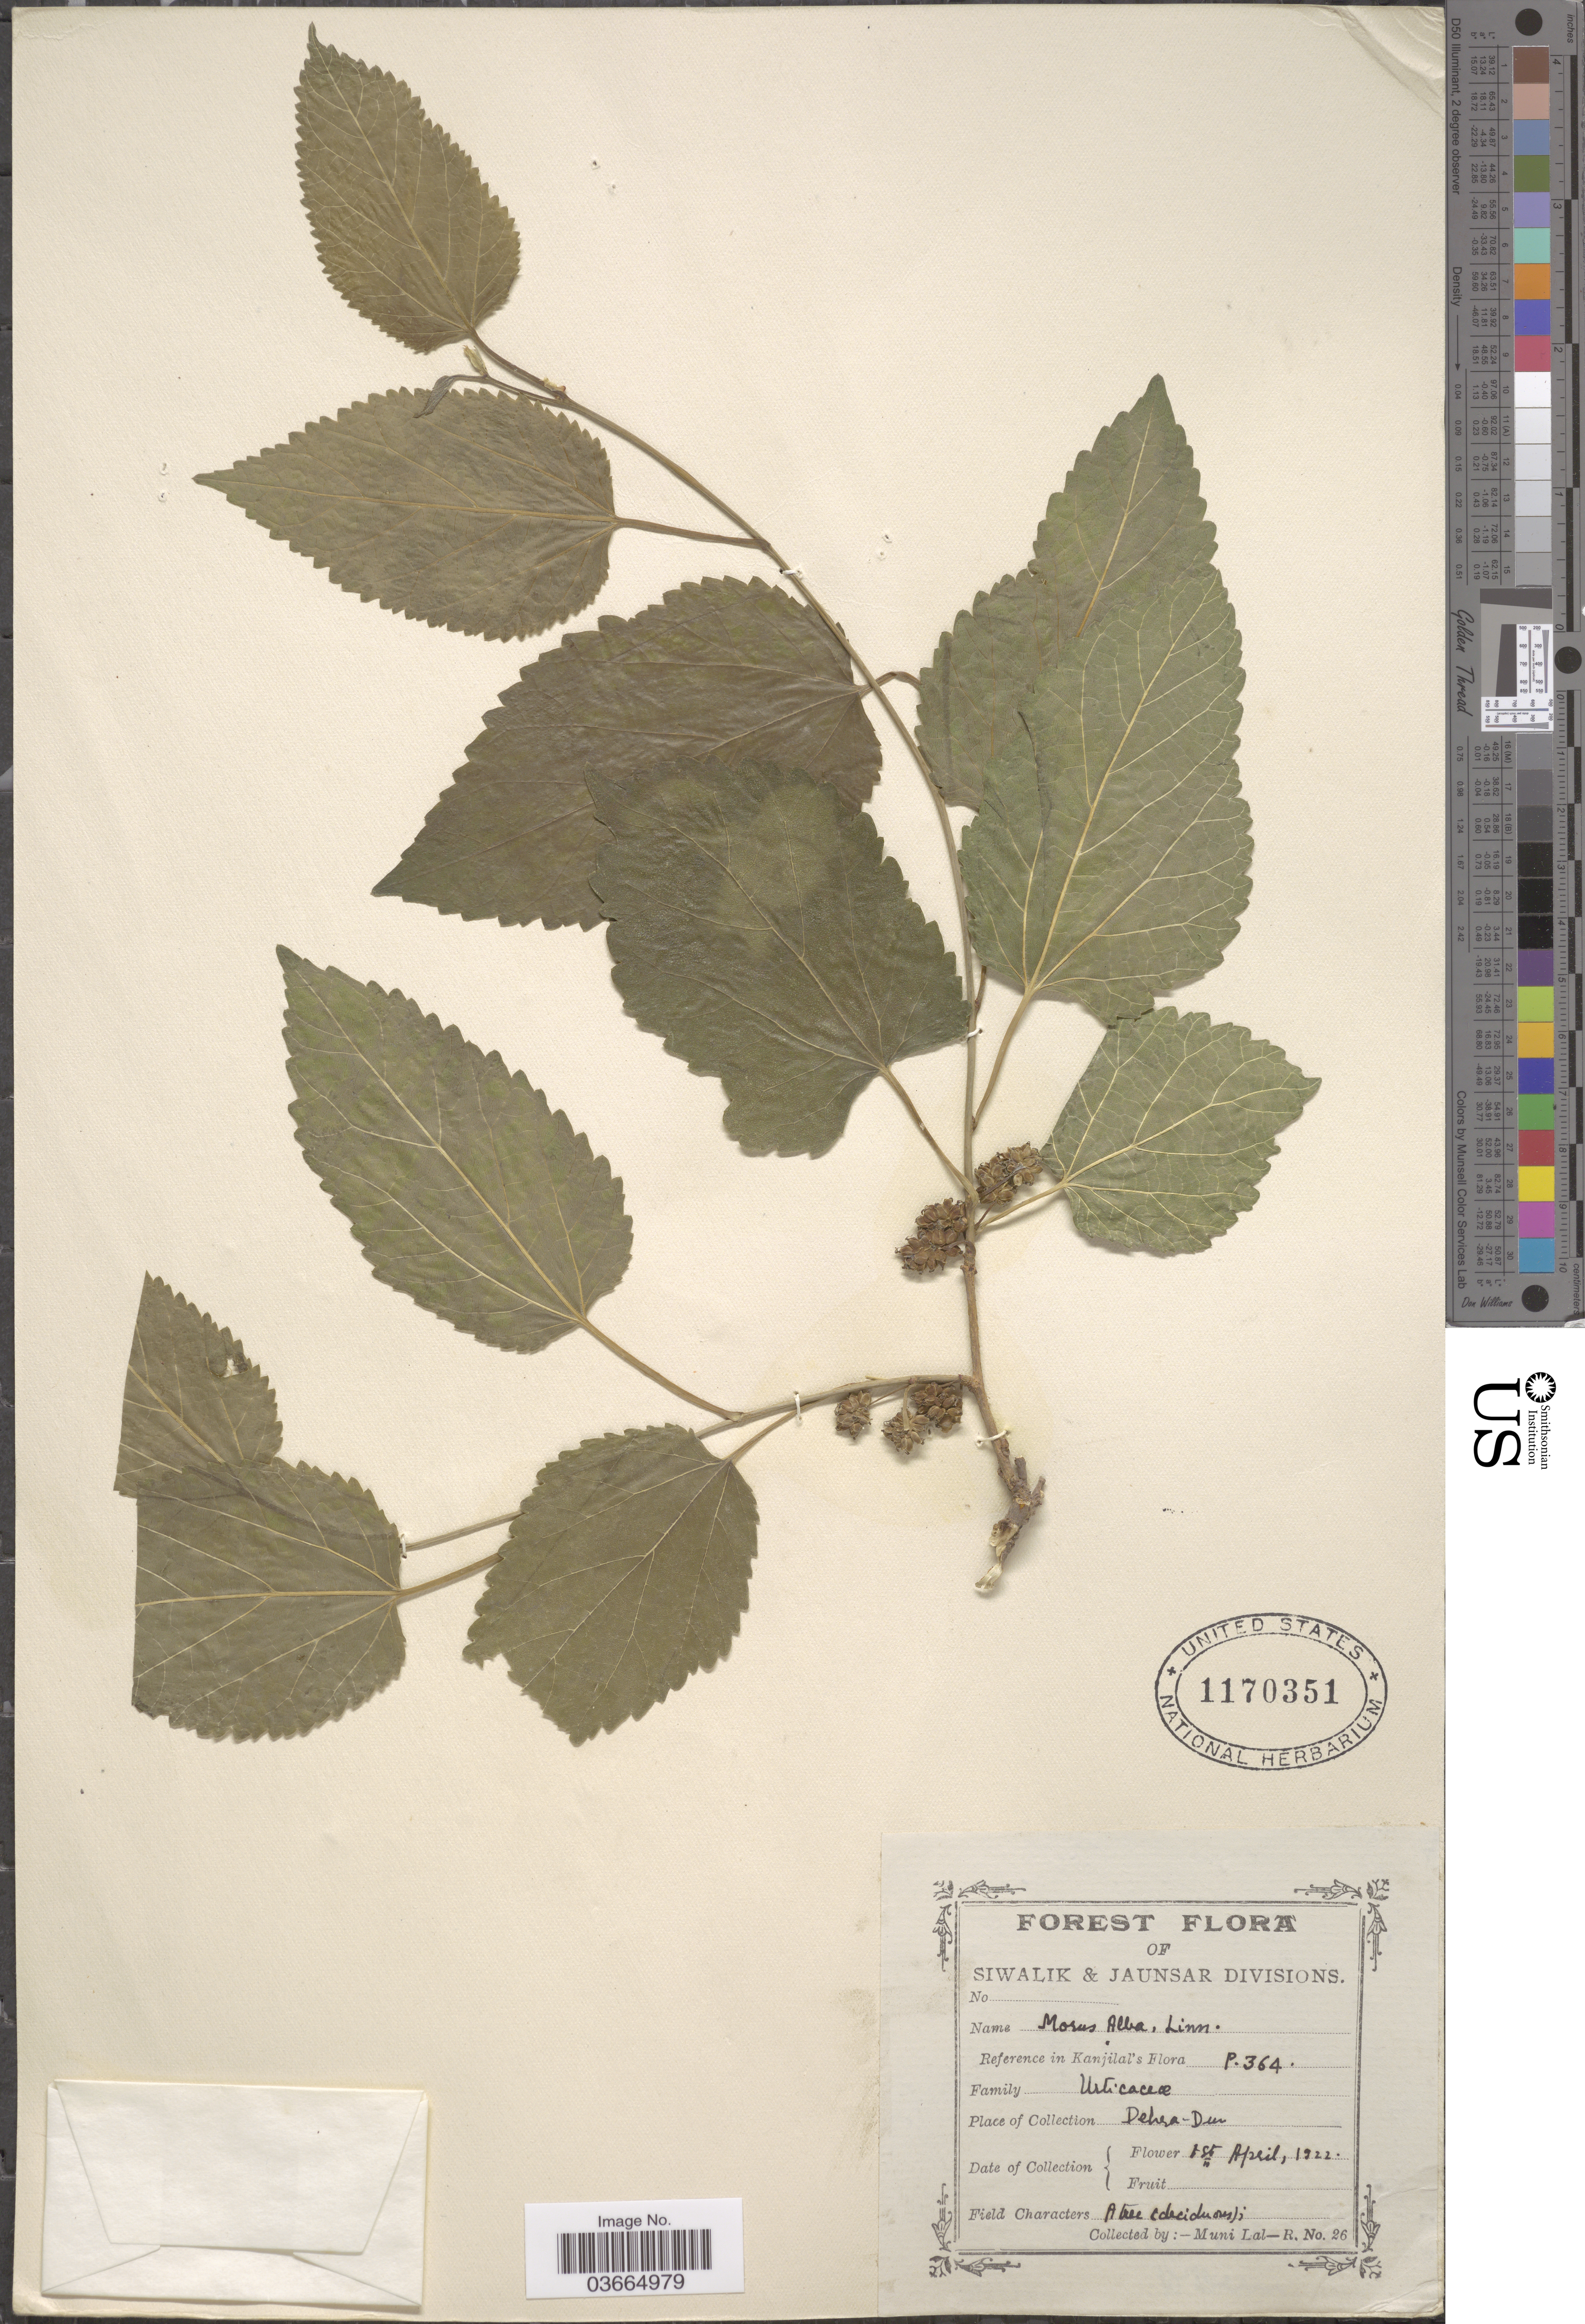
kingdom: Plantae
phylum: Tracheophyta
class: Magnoliopsida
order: Rosales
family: Moraceae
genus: Morus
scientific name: Morus alba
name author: L.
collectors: M. Lal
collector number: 26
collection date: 1922-04-01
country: India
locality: Siwalik & Jaunsar Divisions. Dehra-Dun.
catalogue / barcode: US 1170351